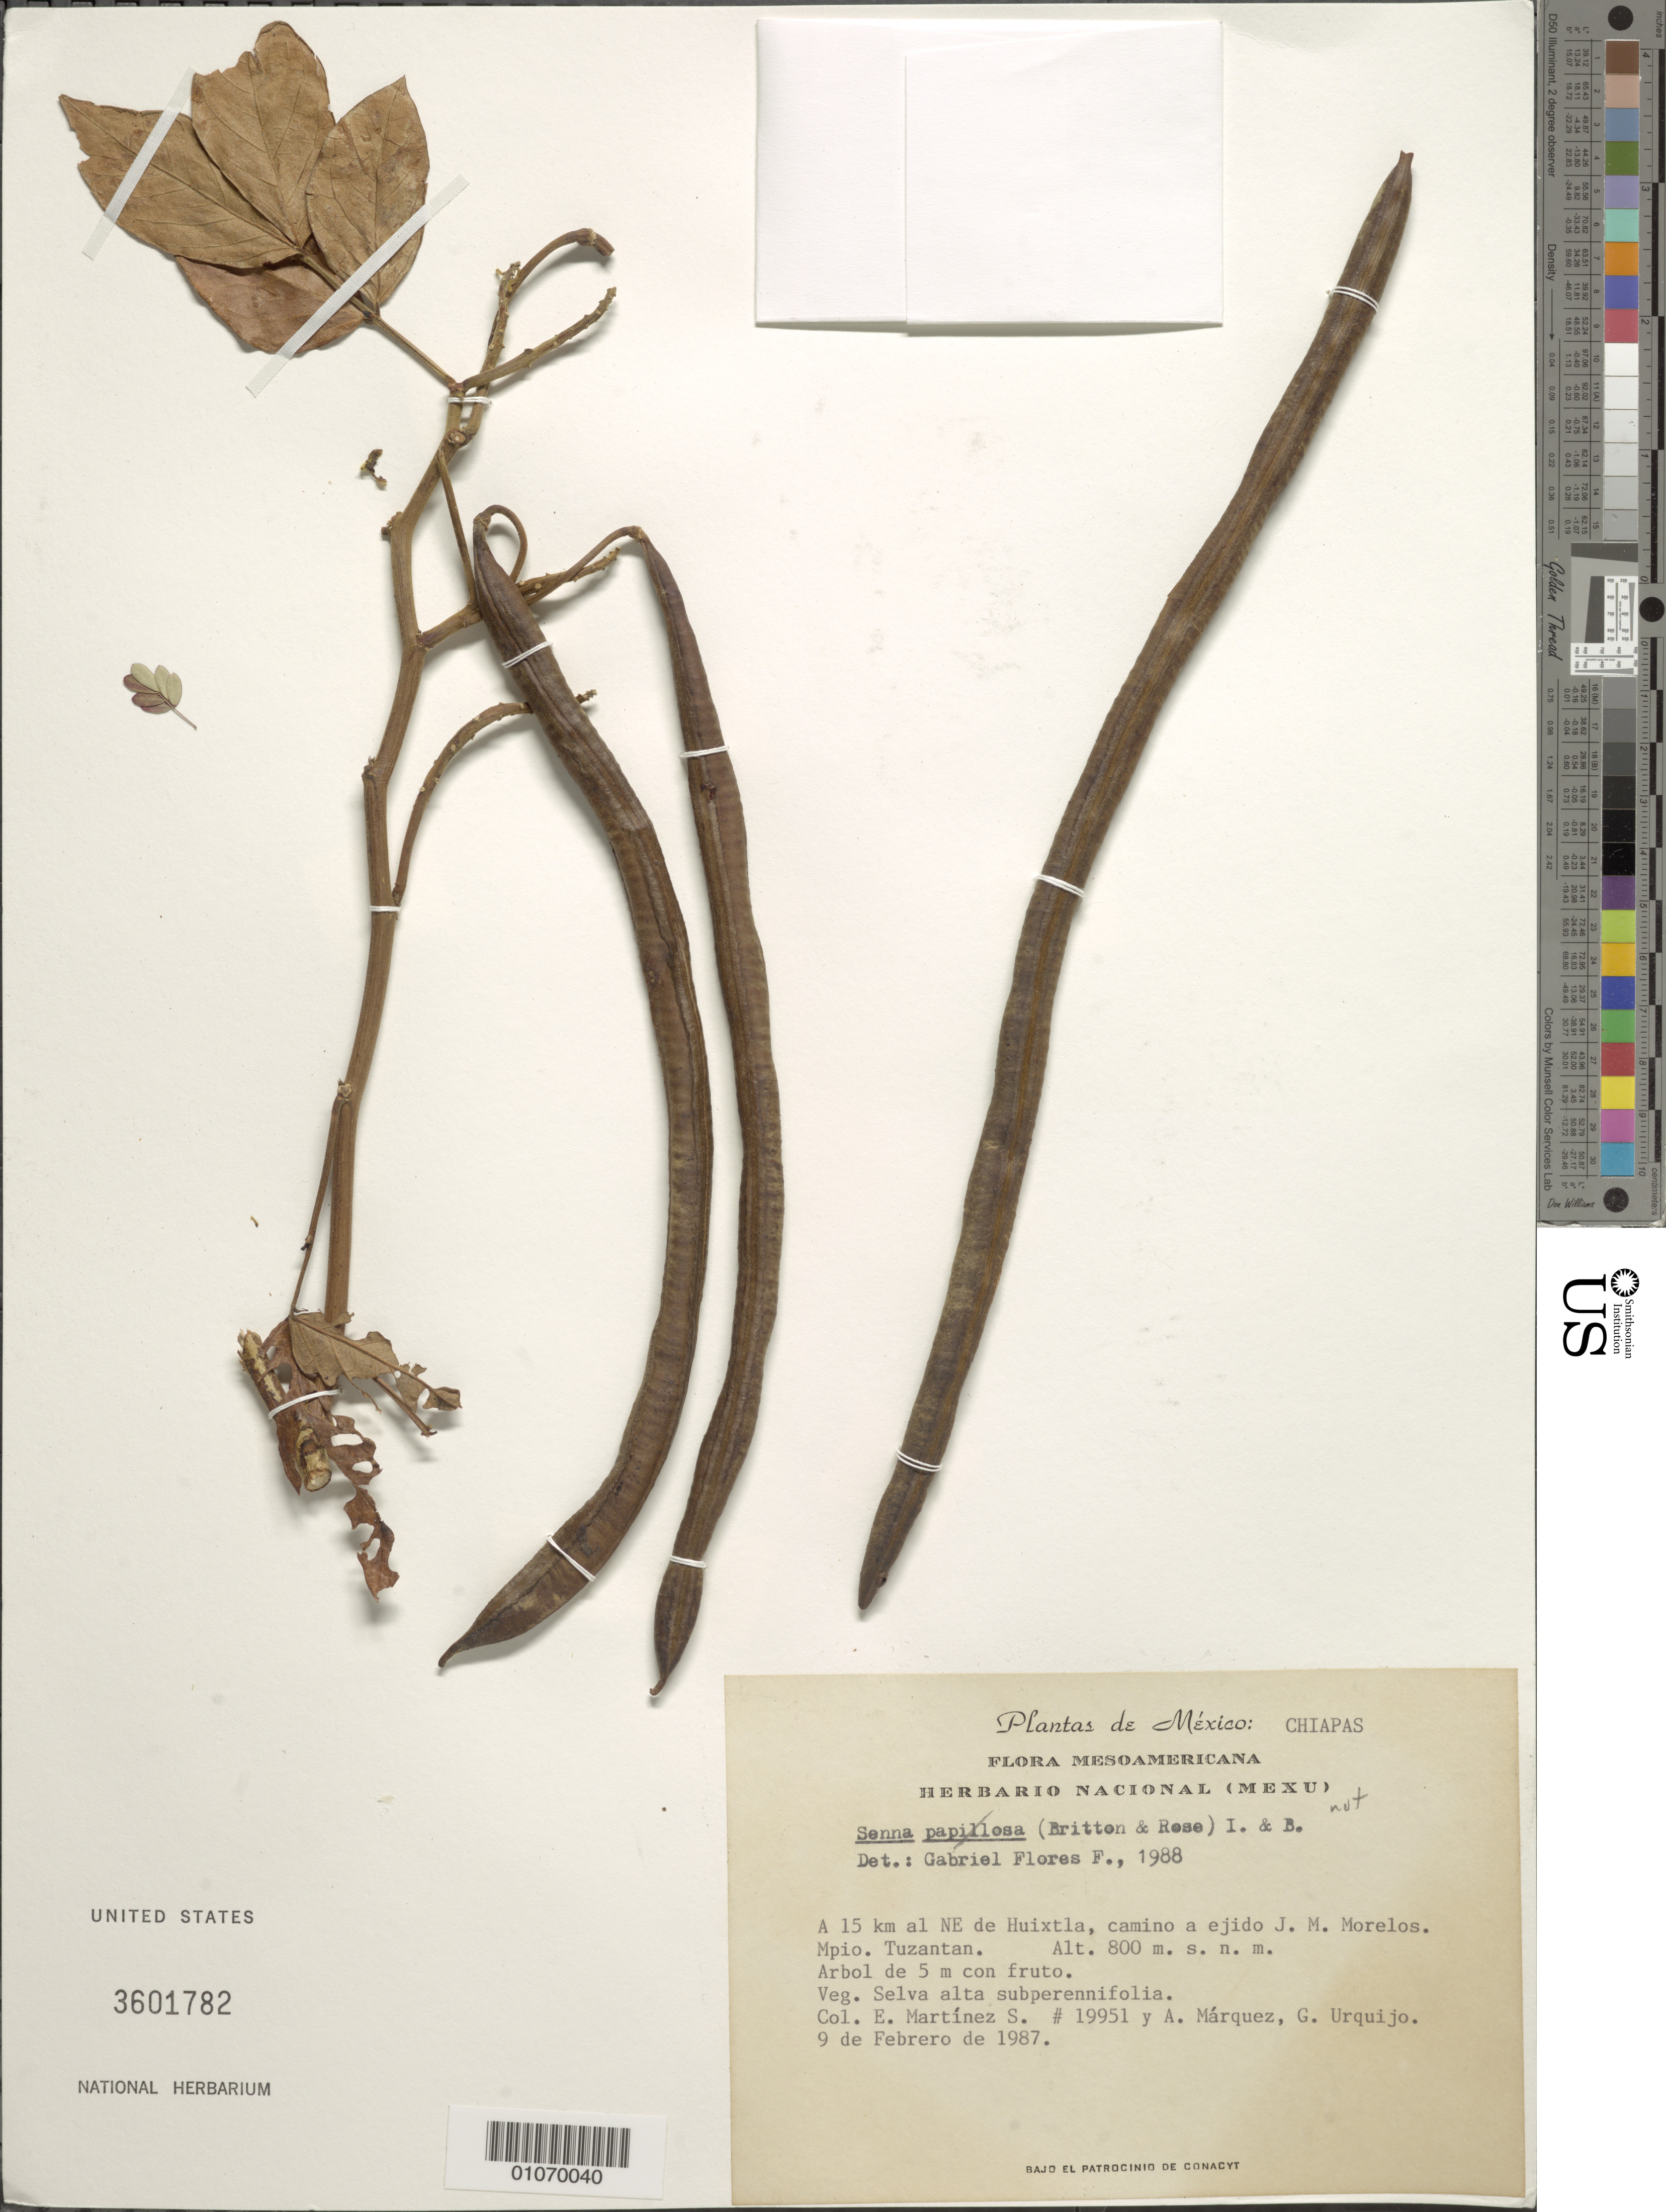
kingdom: Plantae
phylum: Tracheophyta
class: Magnoliopsida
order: Fabales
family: Fabaceae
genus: Senna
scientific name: Senna sp.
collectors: E. M. Martínez S., A. Marquez & G. Urquijo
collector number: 19951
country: Mexico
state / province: Chiapas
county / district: Tuzantan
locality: NE of Huixtla, camino a ejido J.M. Morelos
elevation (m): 800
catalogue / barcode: US 3601782